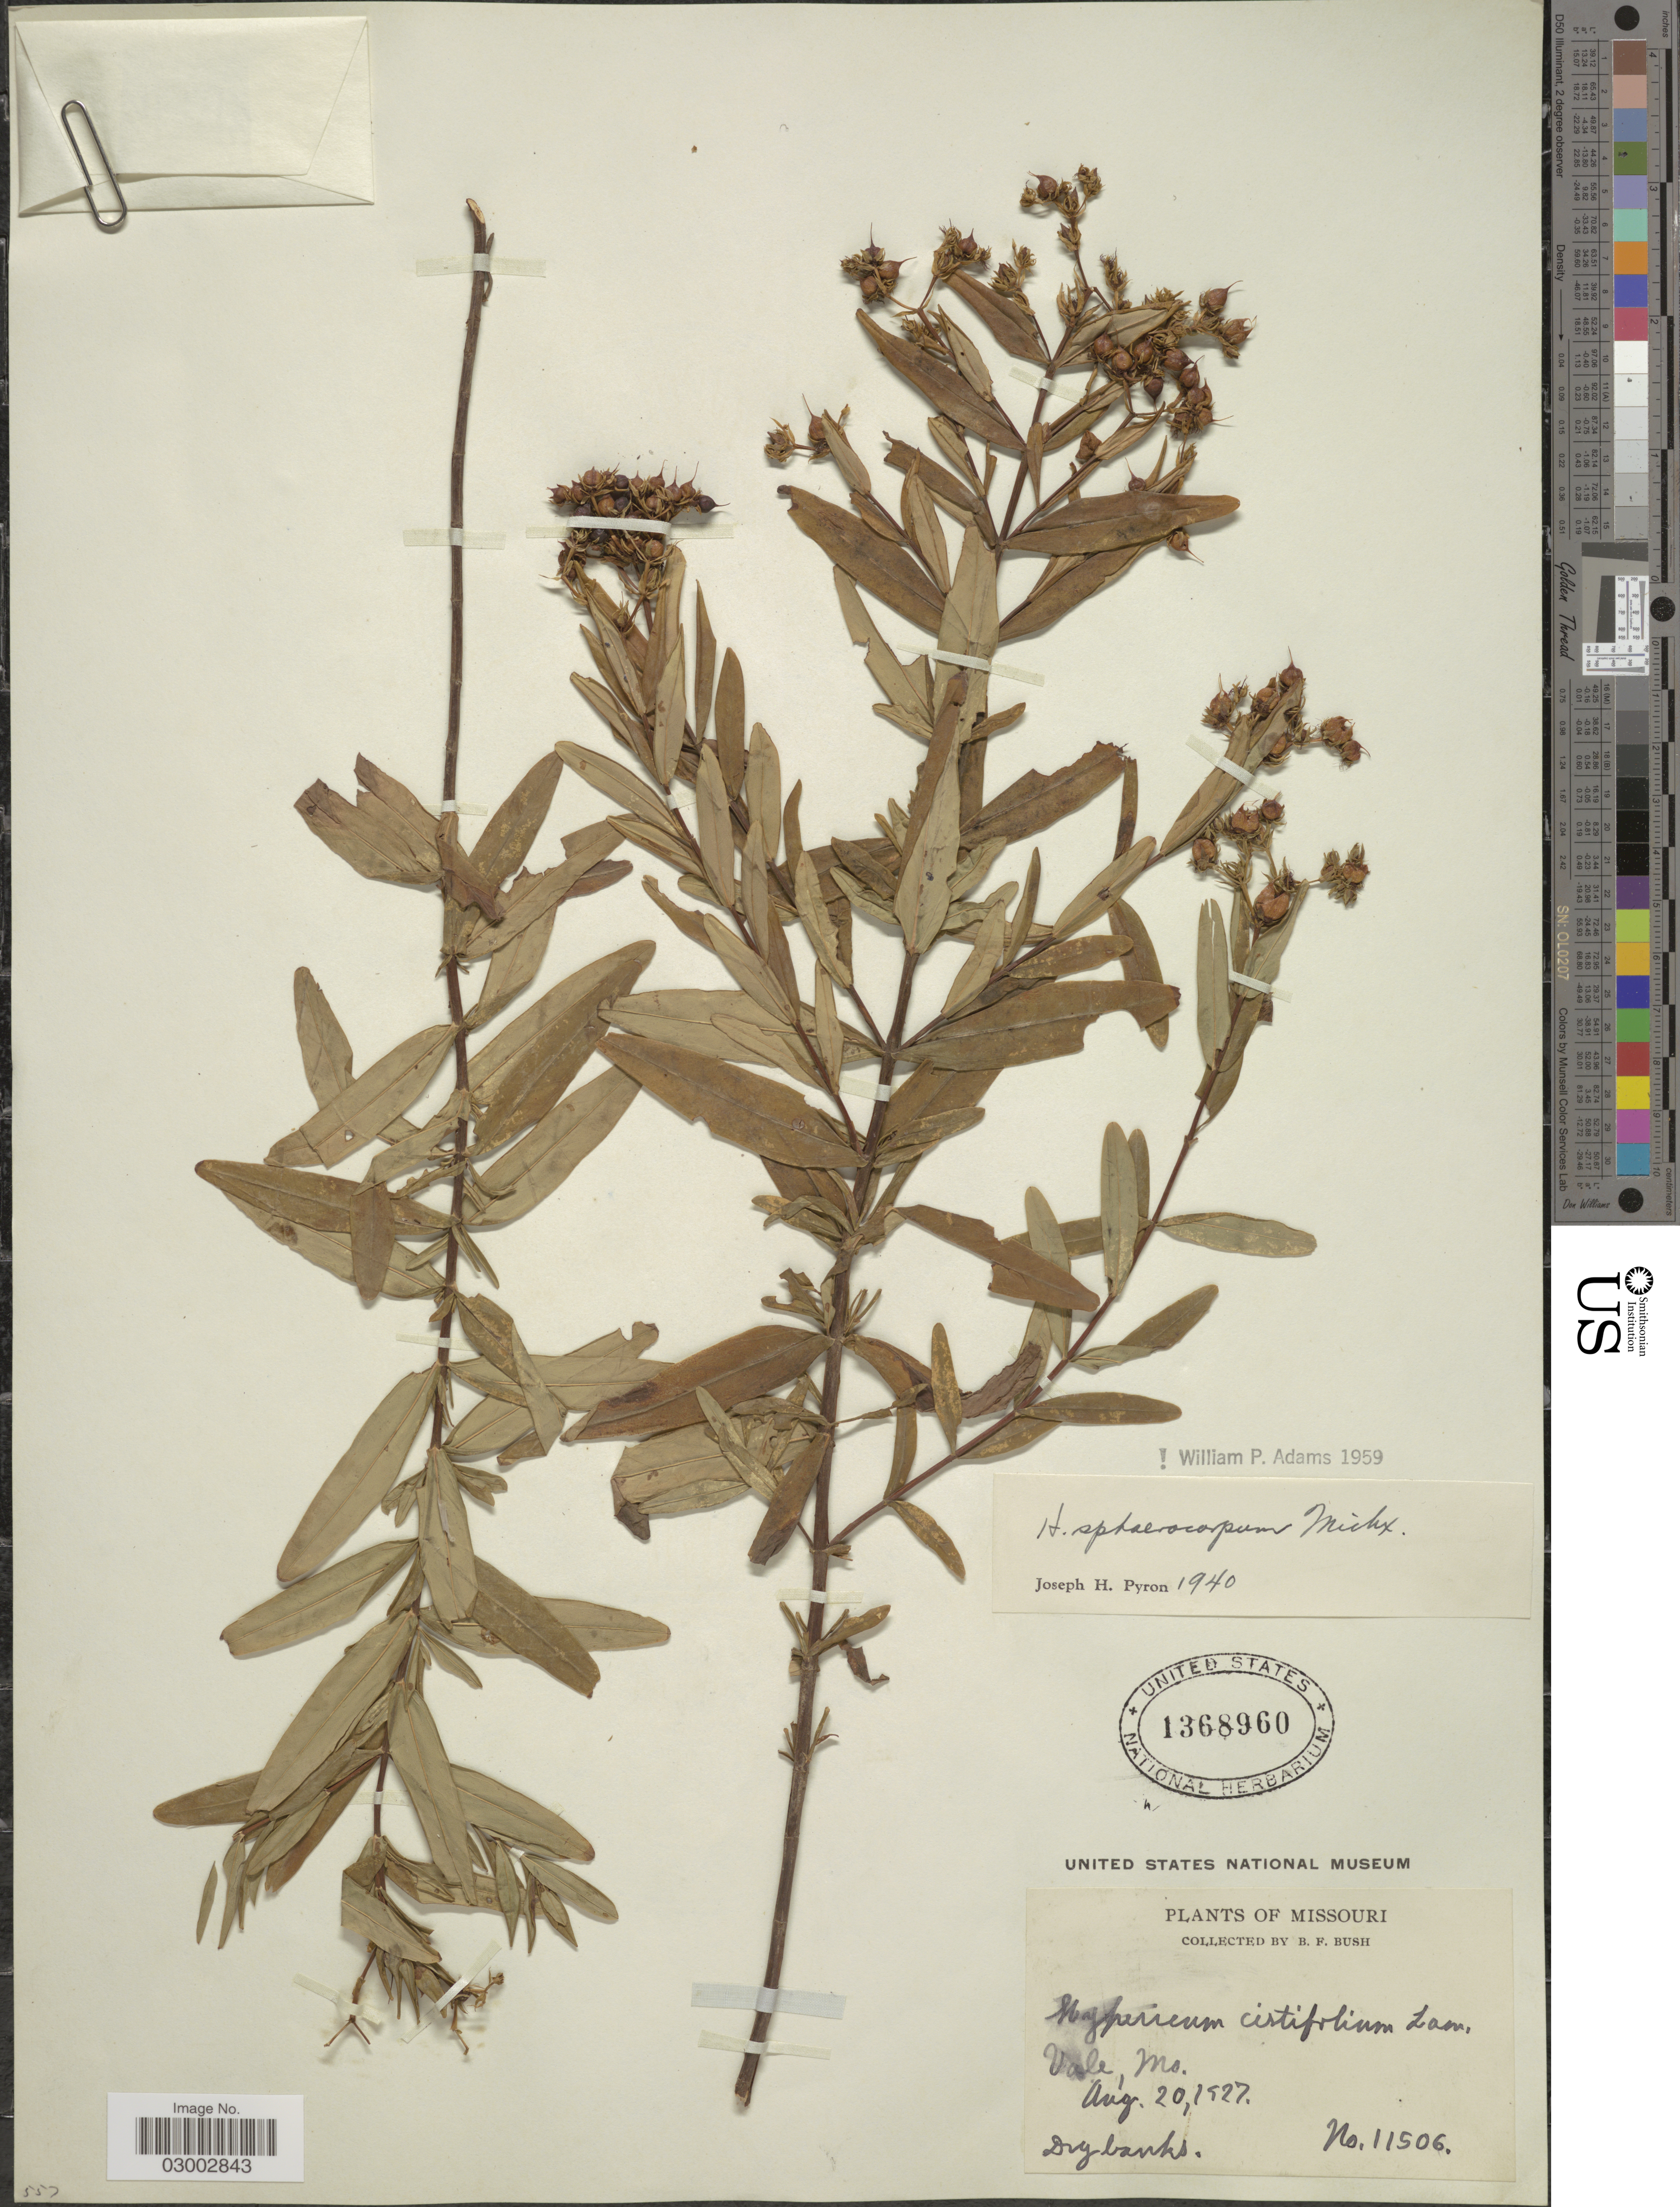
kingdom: Plantae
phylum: Tracheophyta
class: Magnoliopsida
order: Malpighiales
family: Hypericaceae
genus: Hypericum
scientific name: Hypericum sphaerocarpum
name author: Michx.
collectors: B. F. Bush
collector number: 11506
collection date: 1927-08-20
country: United States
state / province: Missouri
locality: Vale, Mo. Dry banks.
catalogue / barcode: US 1368960